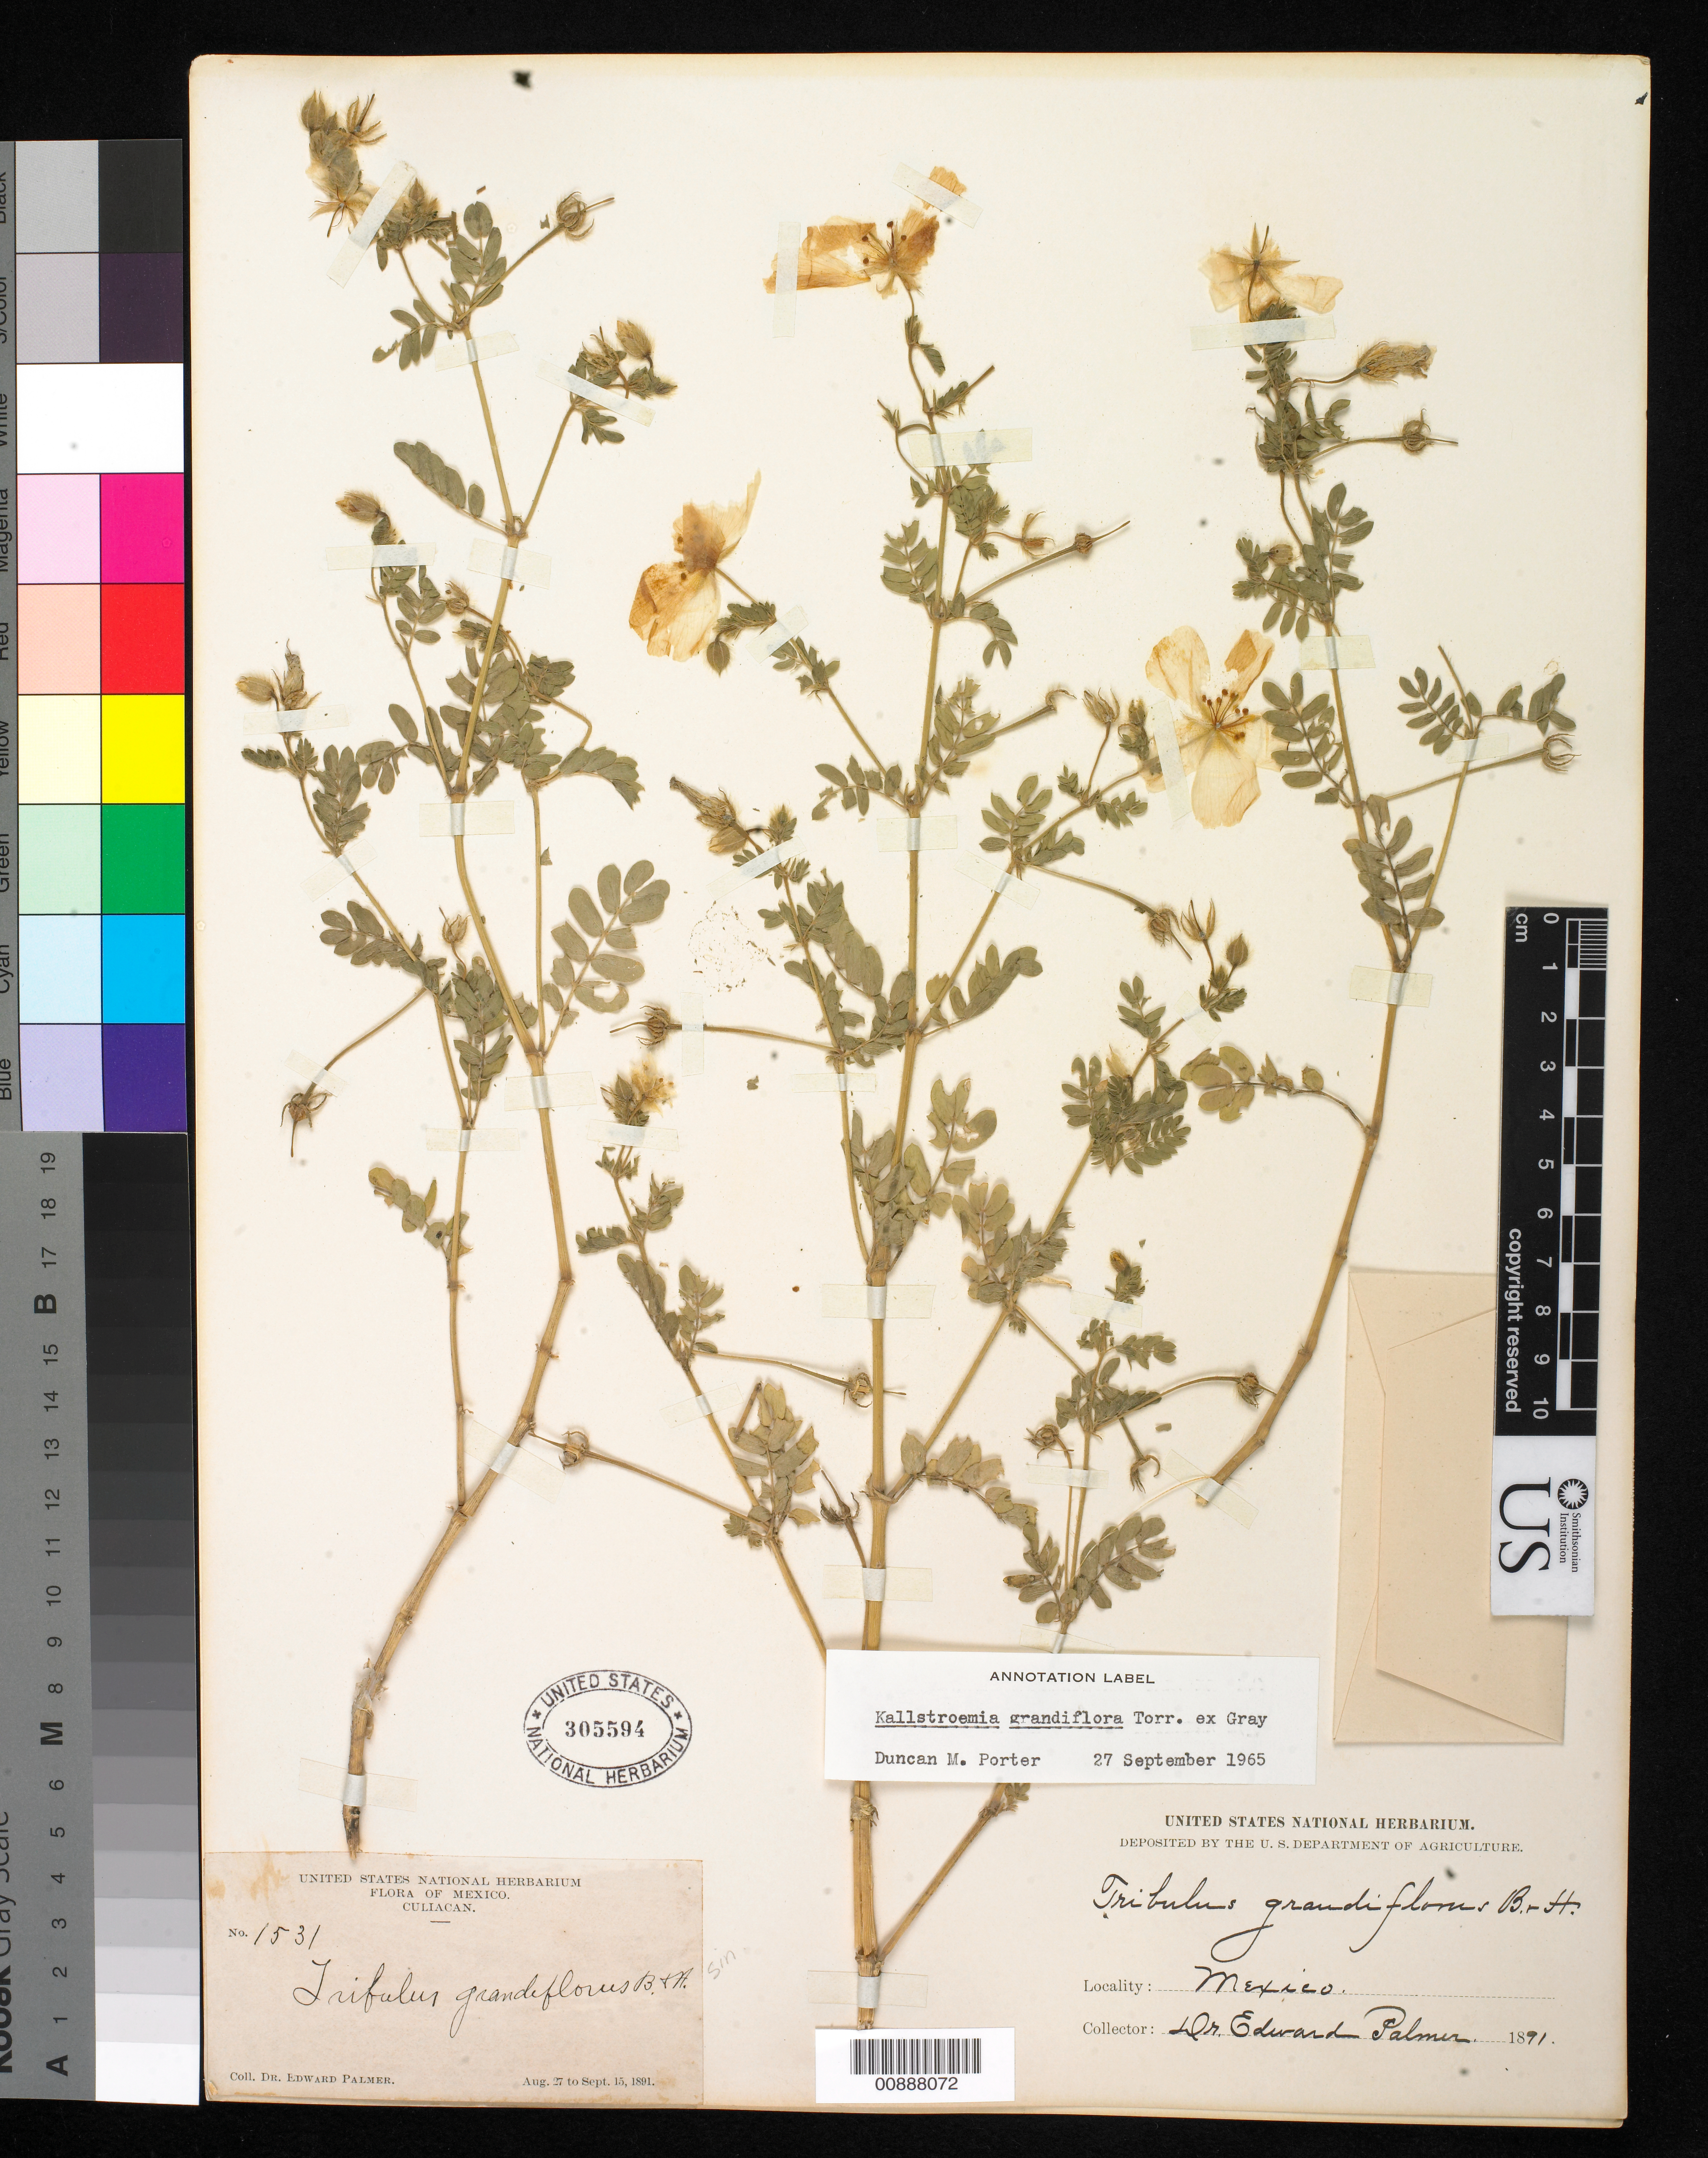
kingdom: Plantae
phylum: Tracheophyta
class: Magnoliopsida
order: Zygophyllales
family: Zygophyllaceae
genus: Kallstroemia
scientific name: Kallstroemia grandiflora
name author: Torr. ex A. Gray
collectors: E. Palmer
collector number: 1531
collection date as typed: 27 Aug 1891 to 15 Sep 1891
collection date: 1891-08-27/1891-09-15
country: Mexico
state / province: Sinaloa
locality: Culiacan, Sinaloa.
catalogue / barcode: US 305594